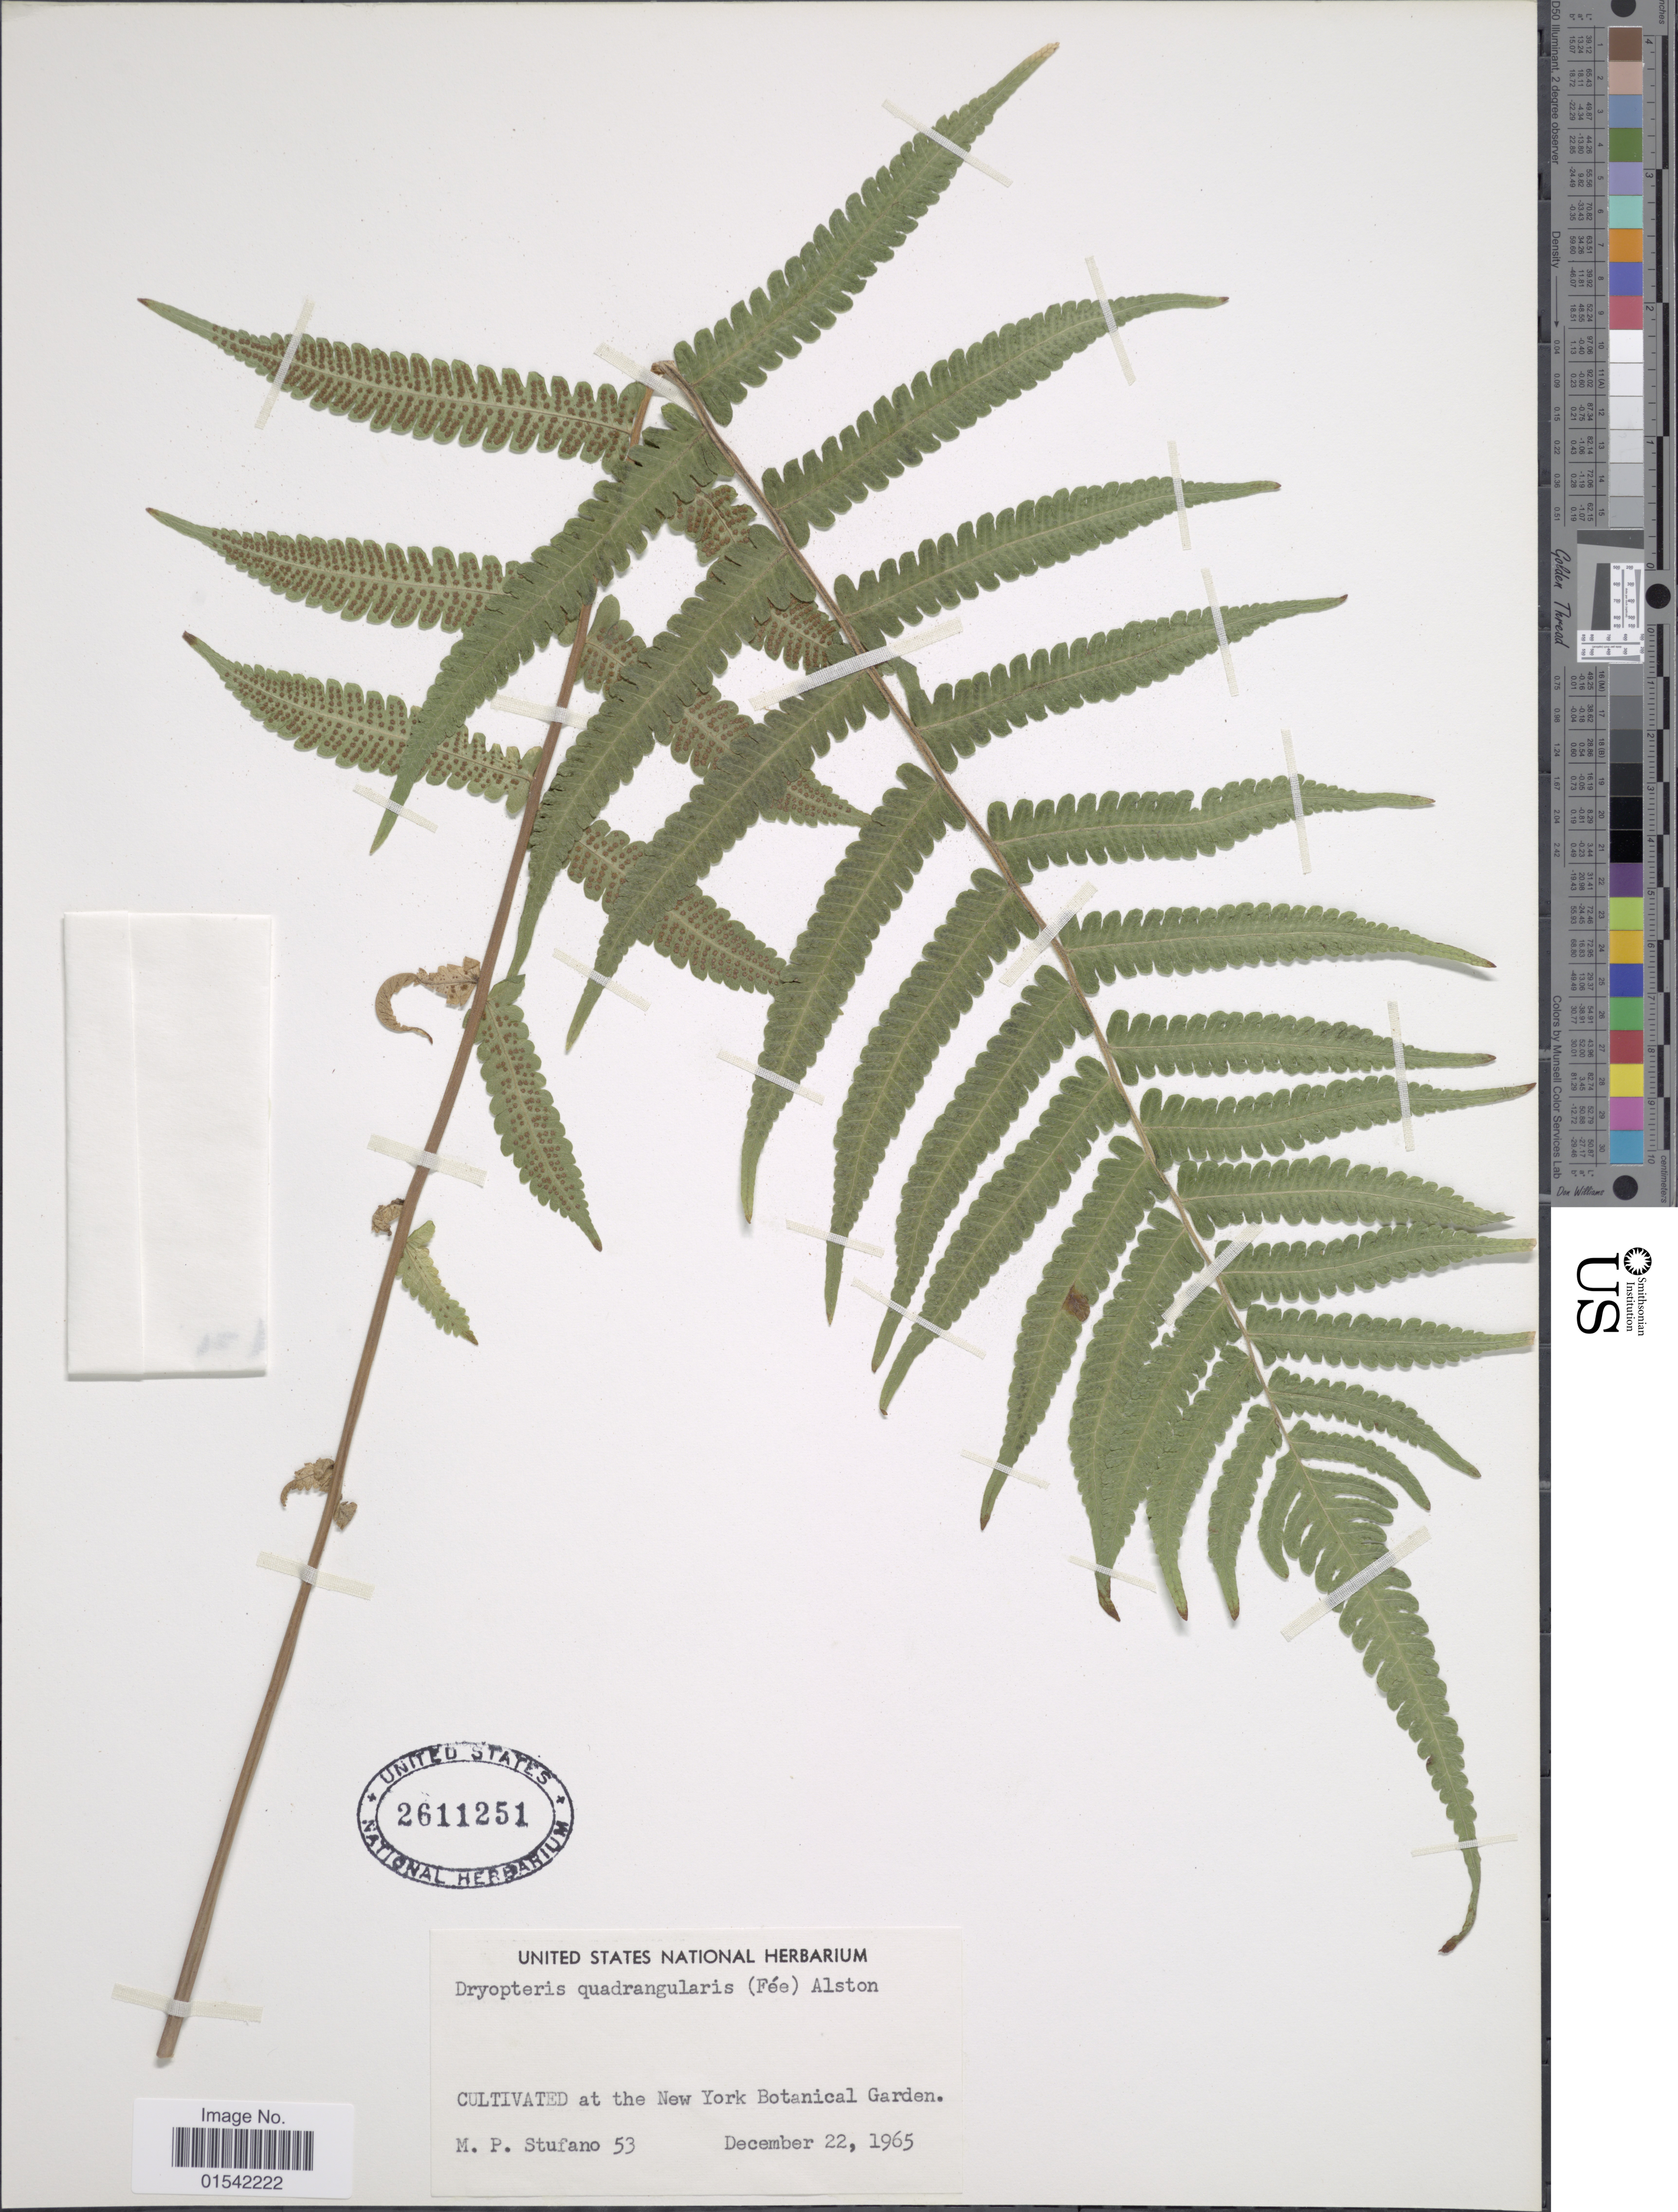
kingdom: Plantae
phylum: Tracheophyta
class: Polypodiopsida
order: Polypodiales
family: Thelypteridaceae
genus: Cyclosorus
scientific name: Cyclosorus quadrangularis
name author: (Fée) Tardieu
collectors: M. Stufano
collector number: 53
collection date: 1965-12-22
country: United States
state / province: New York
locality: Cultivated at the New York Botanical Garden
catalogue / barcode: US 2611251